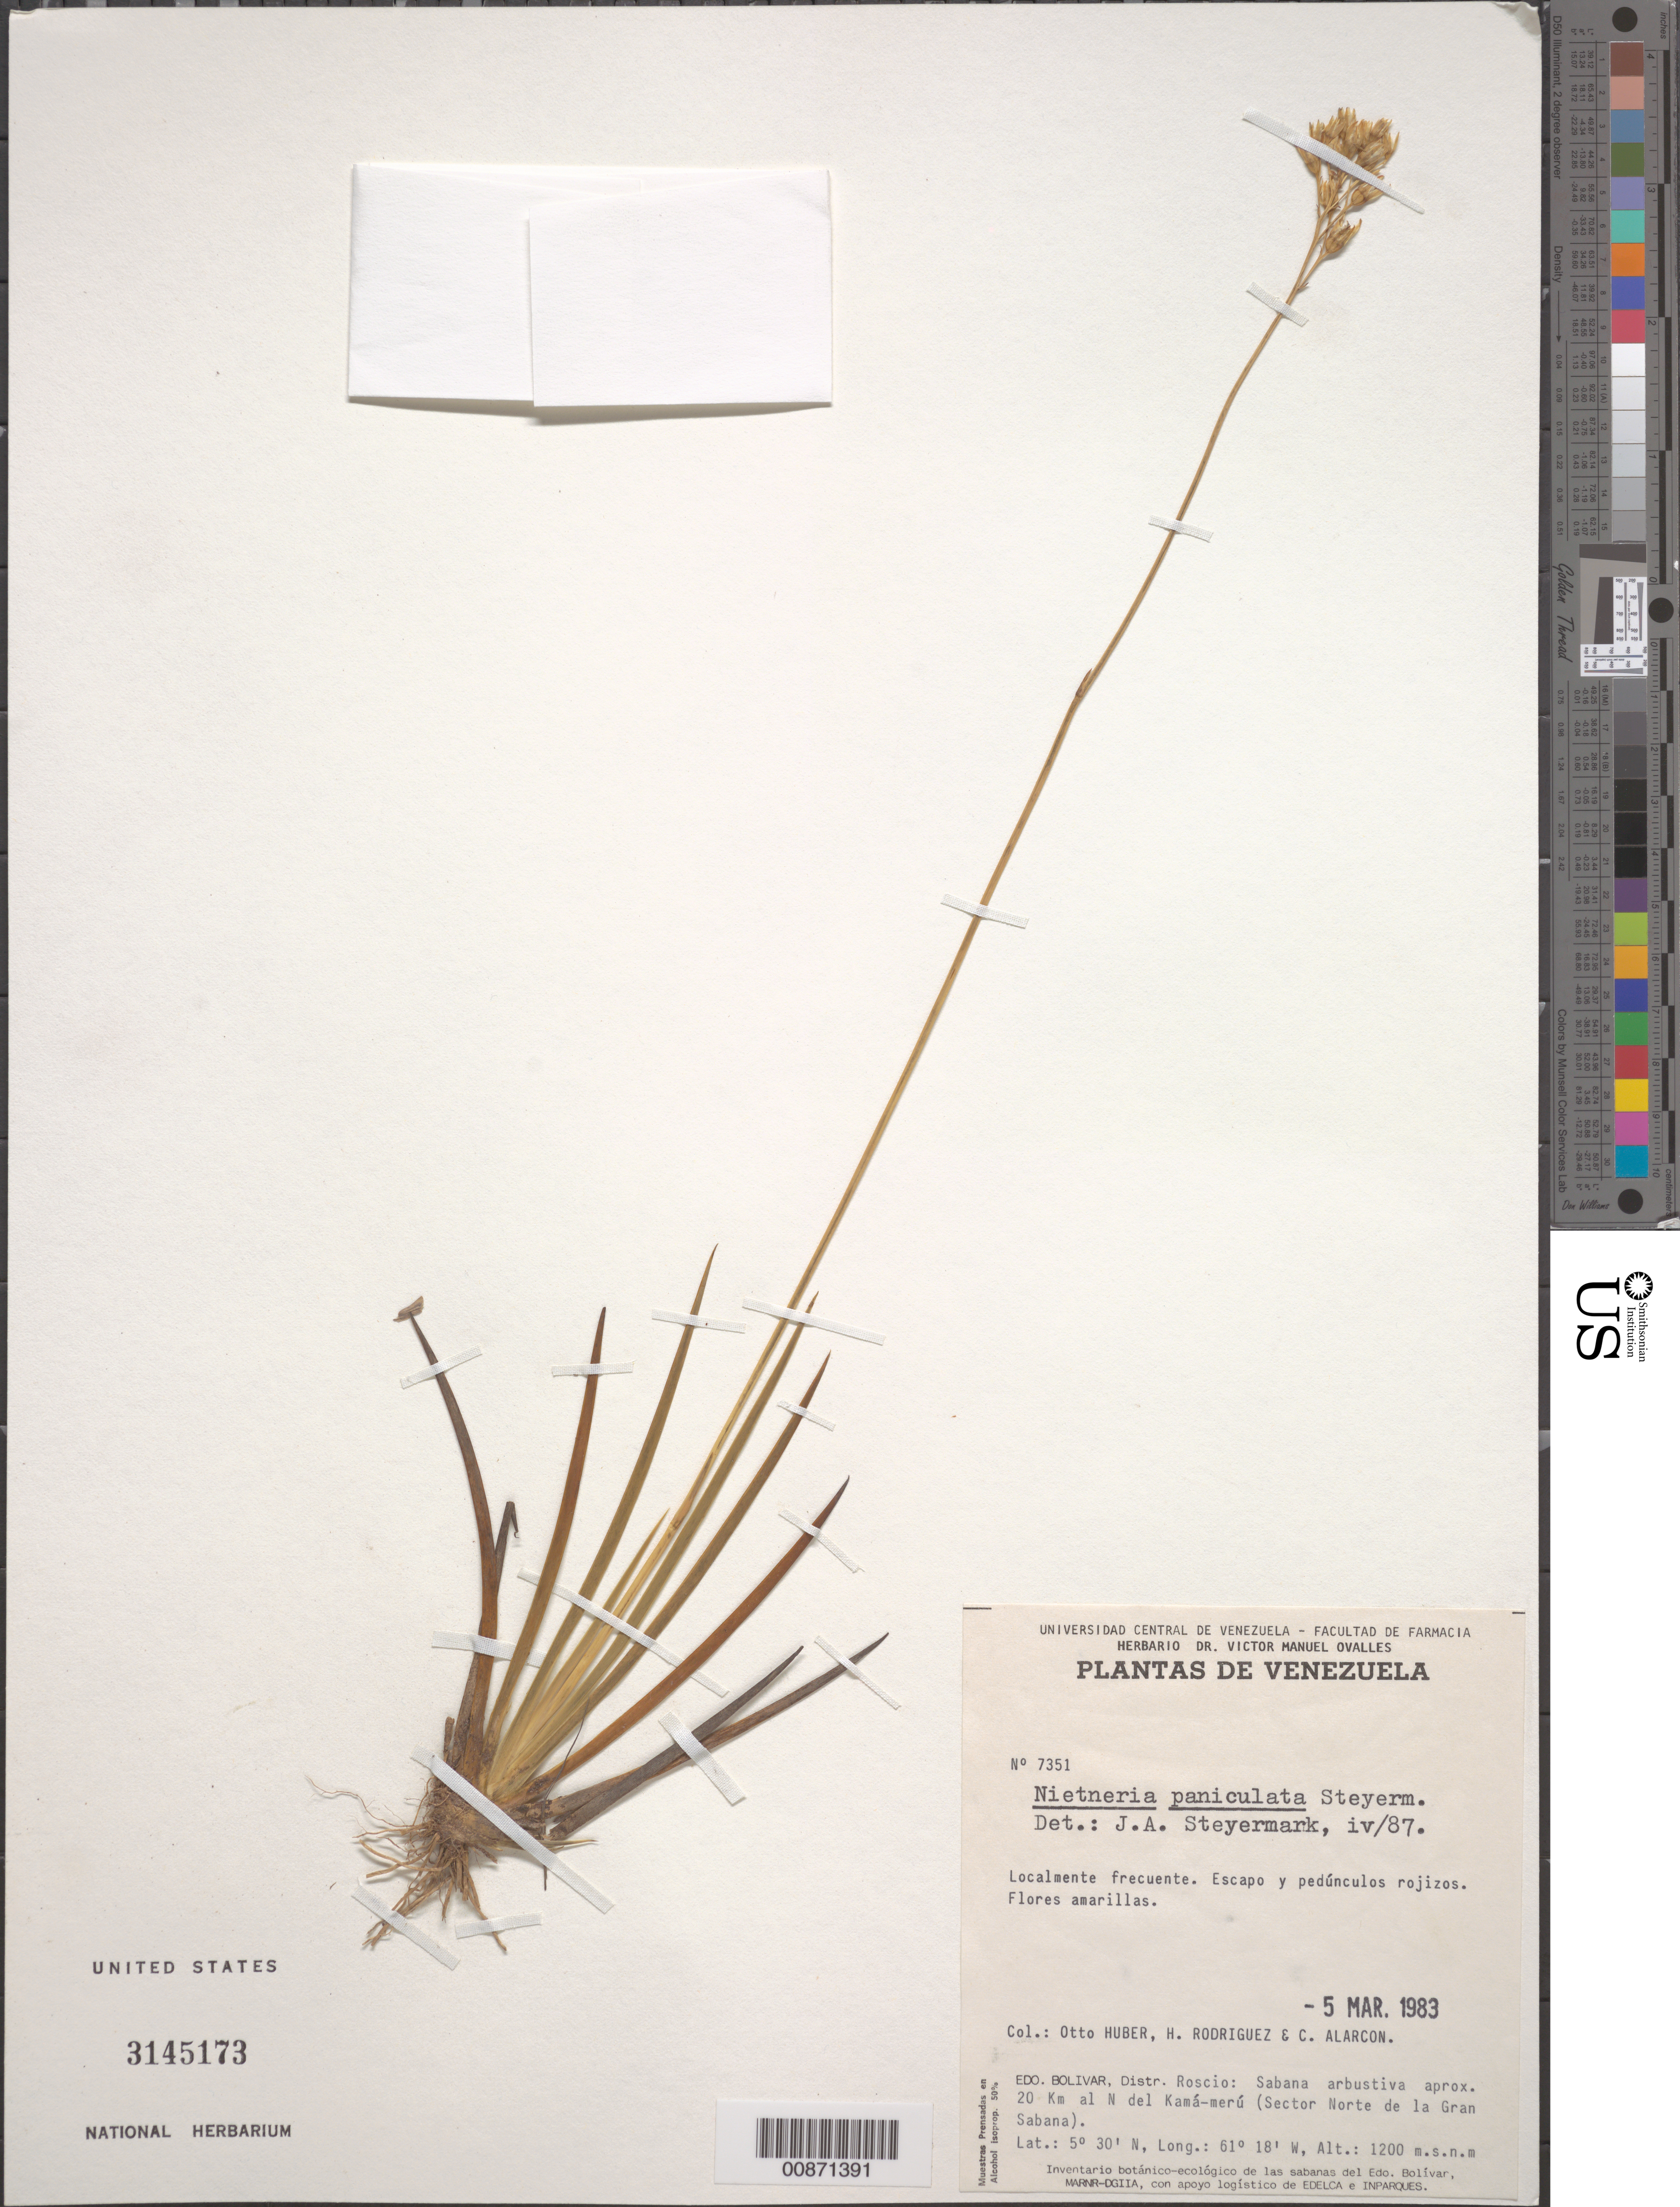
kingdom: Plantae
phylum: Tracheophyta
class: Liliopsida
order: Dioscoreales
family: Nartheciaceae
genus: Nietneria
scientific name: Nietneria paniculata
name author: Steyerm.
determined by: Steyermark, Julian A., (VEN)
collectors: O. Huber, H. Rodriguez & C. Alarcon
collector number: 7351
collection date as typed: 5-Mar-83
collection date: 1983-03-05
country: Venezuela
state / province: Bolívar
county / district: Roscio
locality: Kamá-merú, aprox. 20 km al N; sector Norte de la Gran Sabana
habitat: Sabana arbustiva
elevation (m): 1200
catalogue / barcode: US 3145173